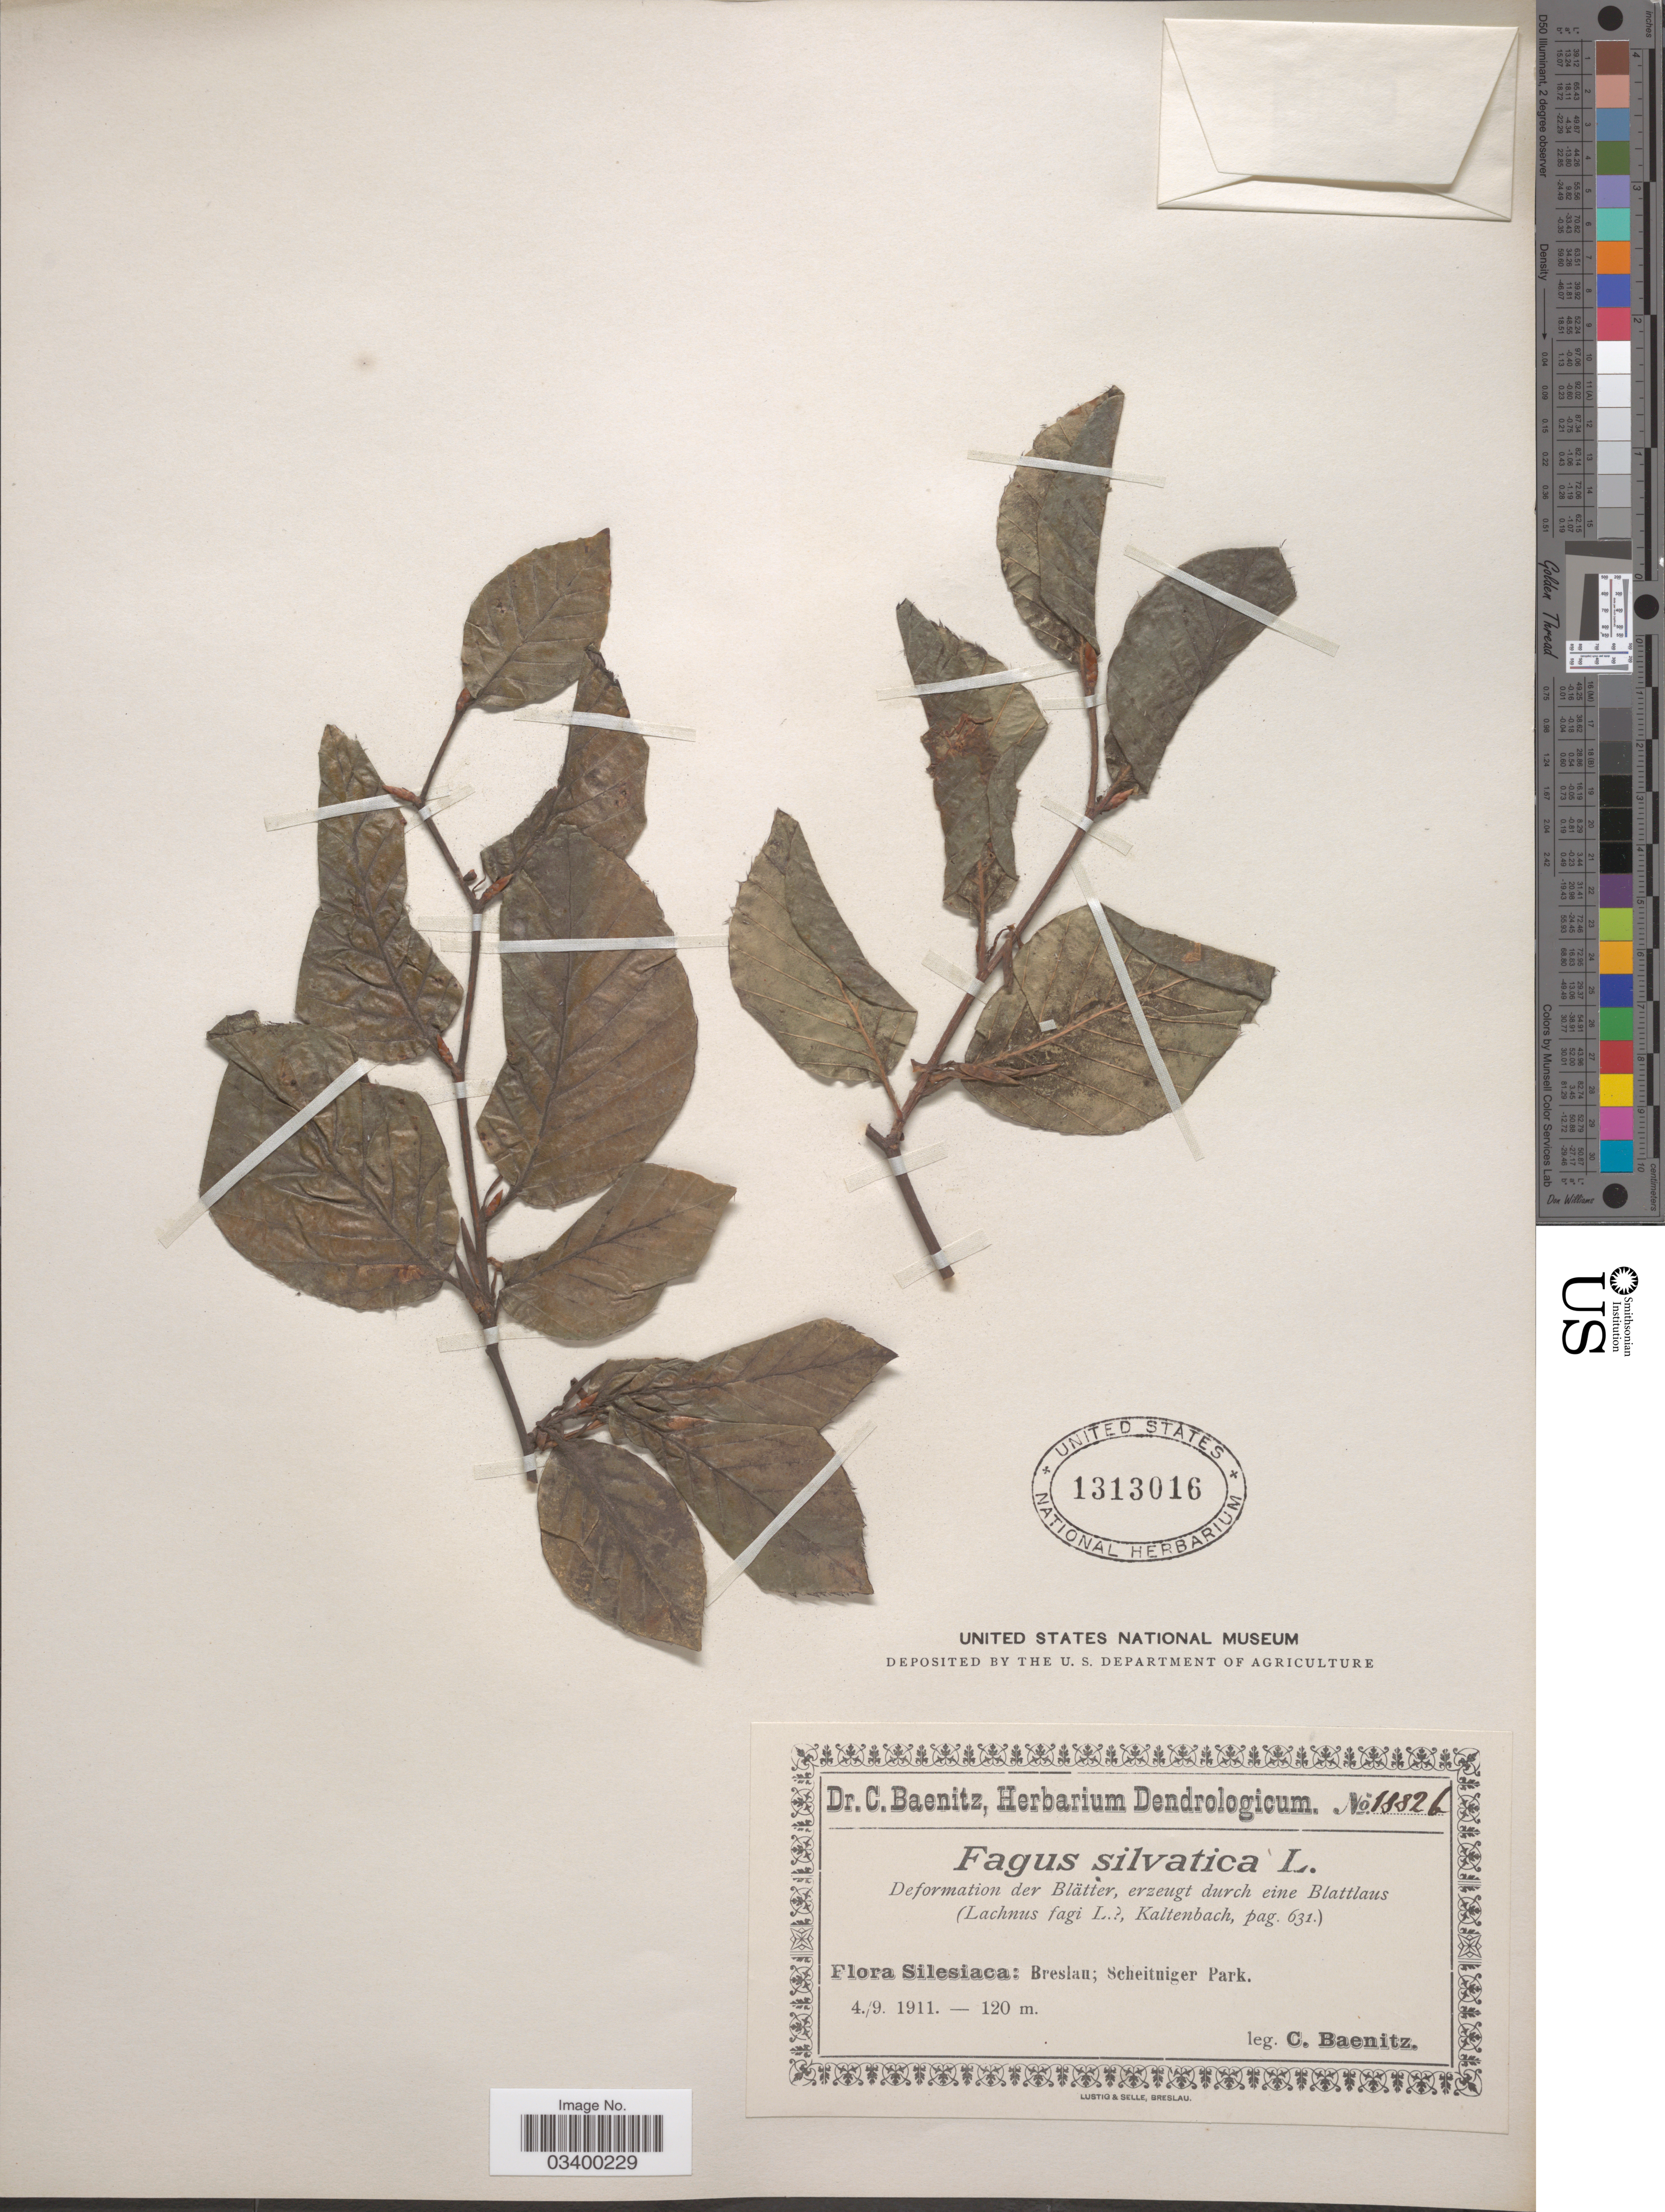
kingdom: Plantae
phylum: Tracheophyta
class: Magnoliopsida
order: Fagales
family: Fagaceae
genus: Fagus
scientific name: Fagus sylvatica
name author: L.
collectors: C. G. Baenitz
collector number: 18826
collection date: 1911-09-04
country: Poland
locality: Silesiaca: Breslau; Scheitniger Park.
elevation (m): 120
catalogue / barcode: US 1313016